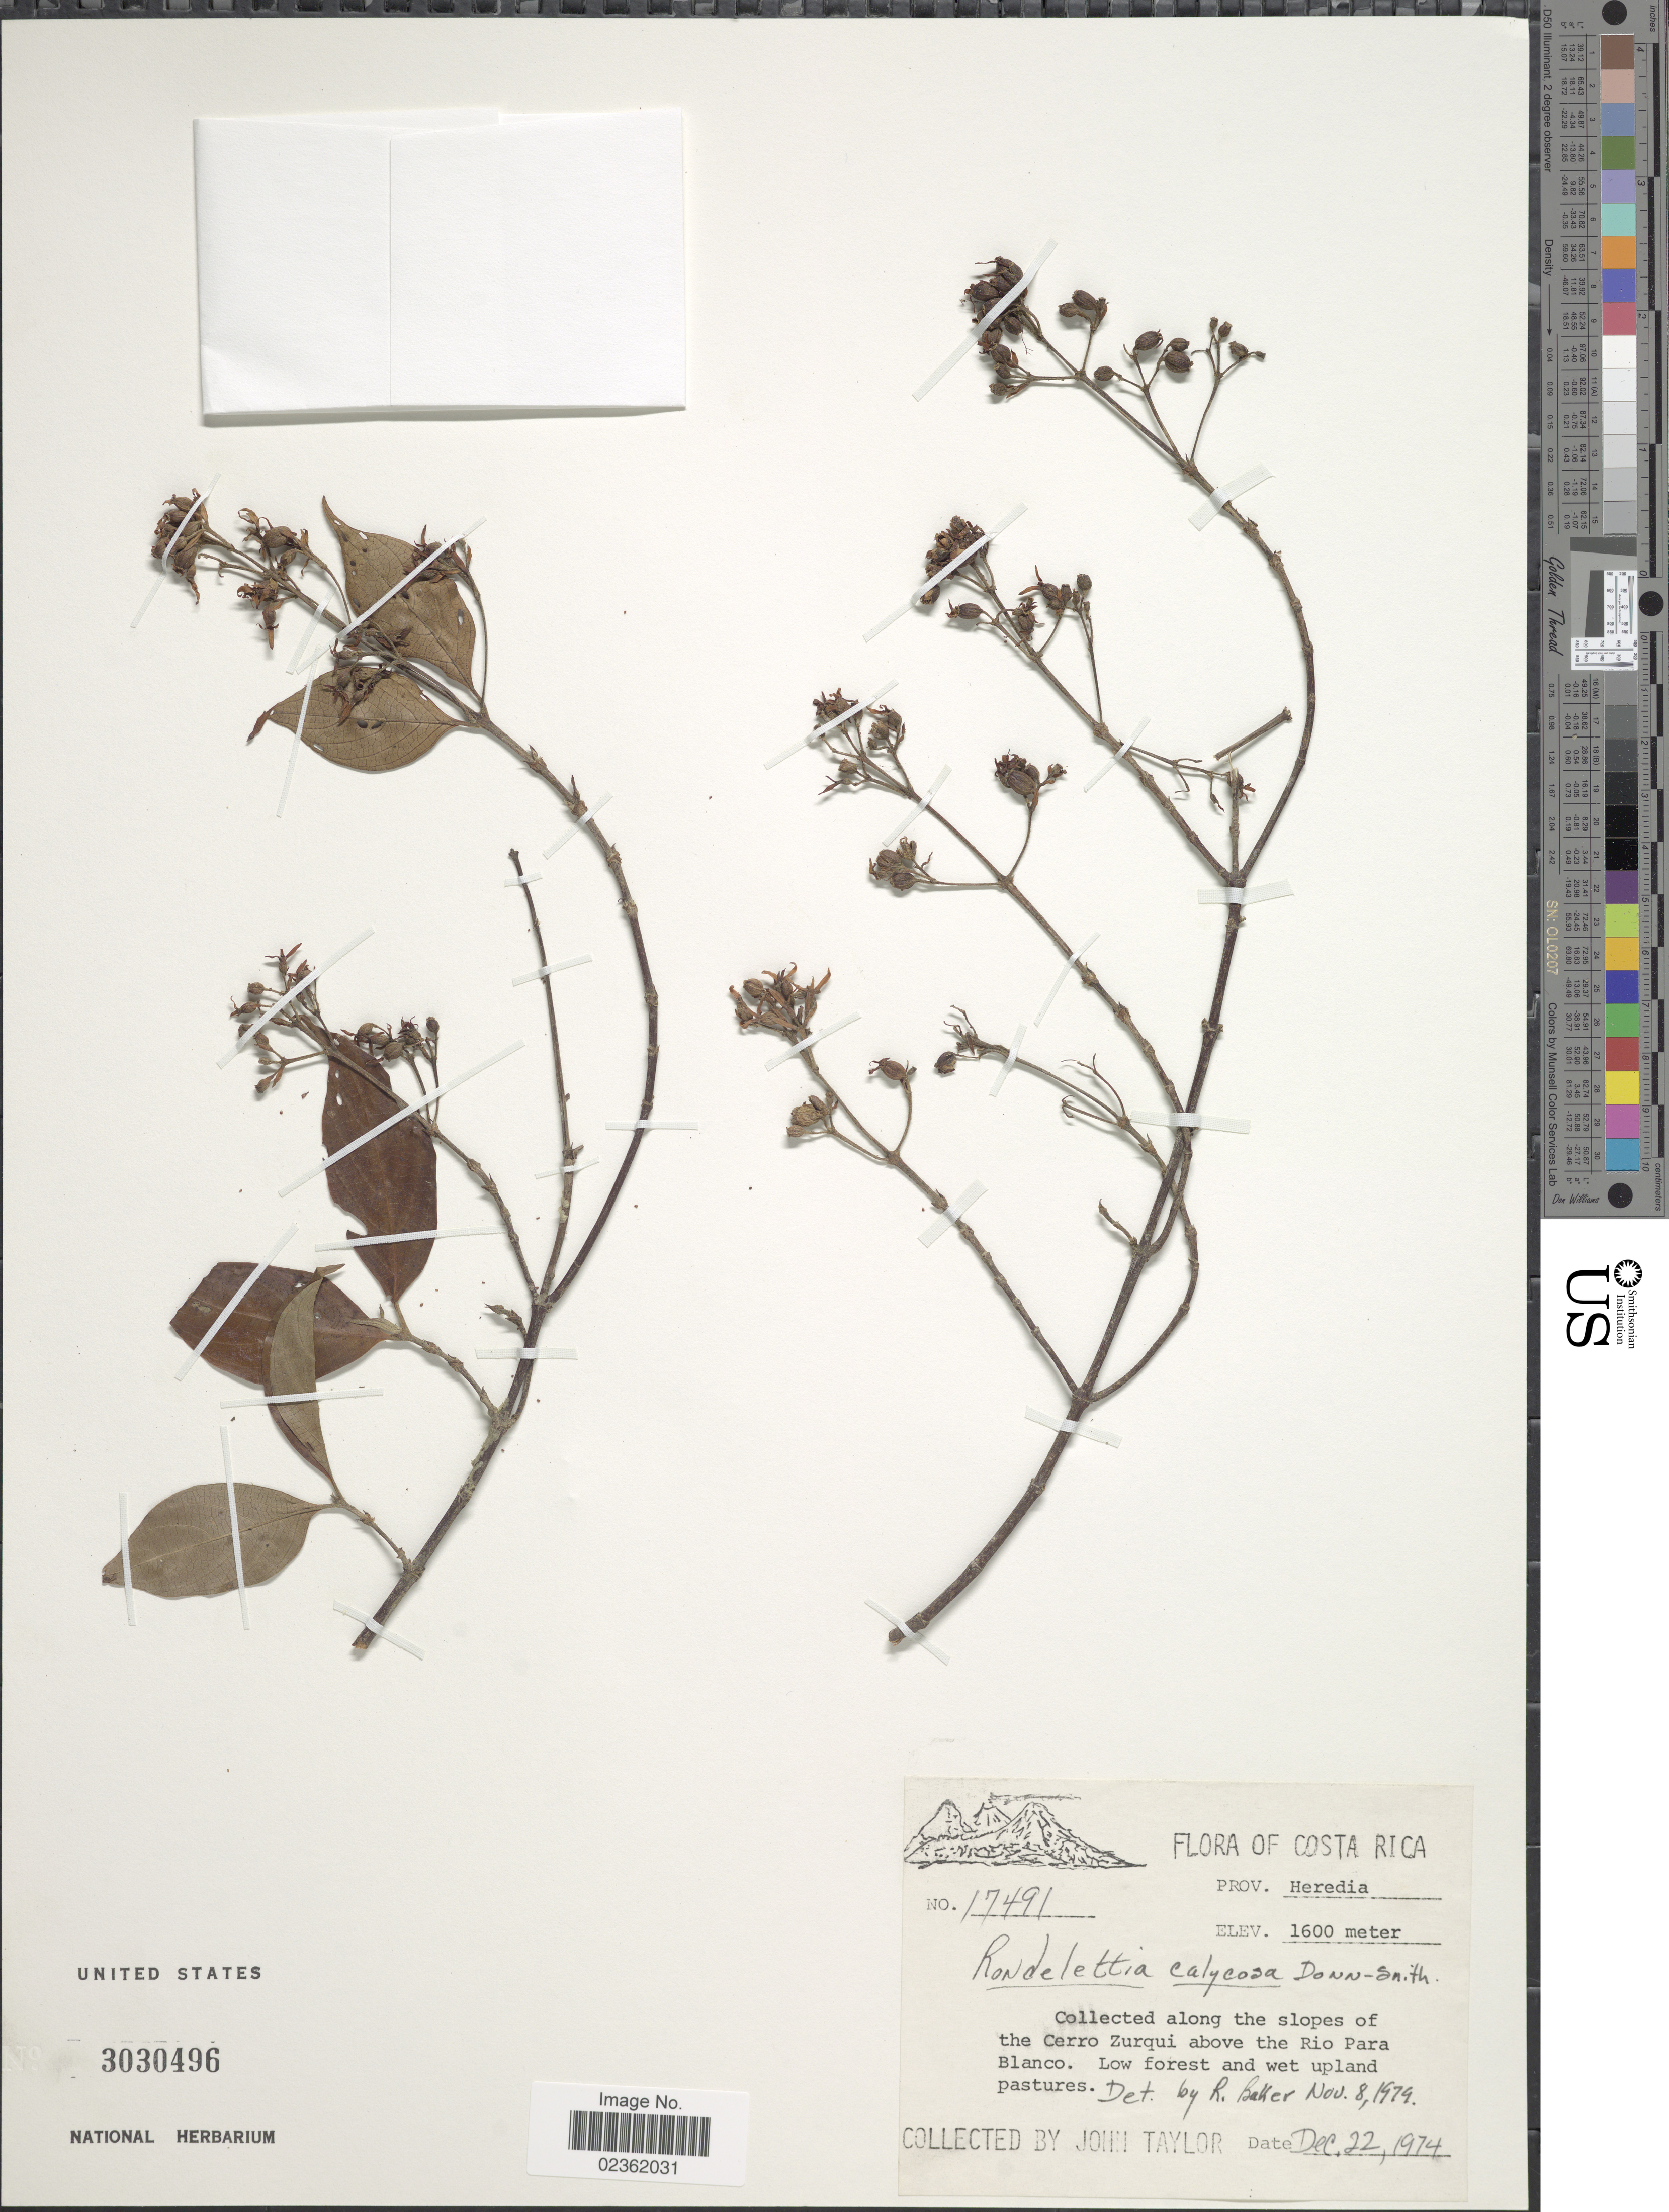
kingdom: Plantae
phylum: Tracheophyta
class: Magnoliopsida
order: Gentianales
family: Rubiaceae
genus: Rondeletia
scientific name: Rondeletia calycosa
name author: Donn. Sm.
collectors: J. Taylor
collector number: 17491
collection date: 1974-12-22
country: Costa Rica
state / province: Heredia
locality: Along the slopes of the Cerro Zurqui above the Rio Para Blanco, low forest and wet upland pastures.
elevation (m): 1600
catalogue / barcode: US 3030496